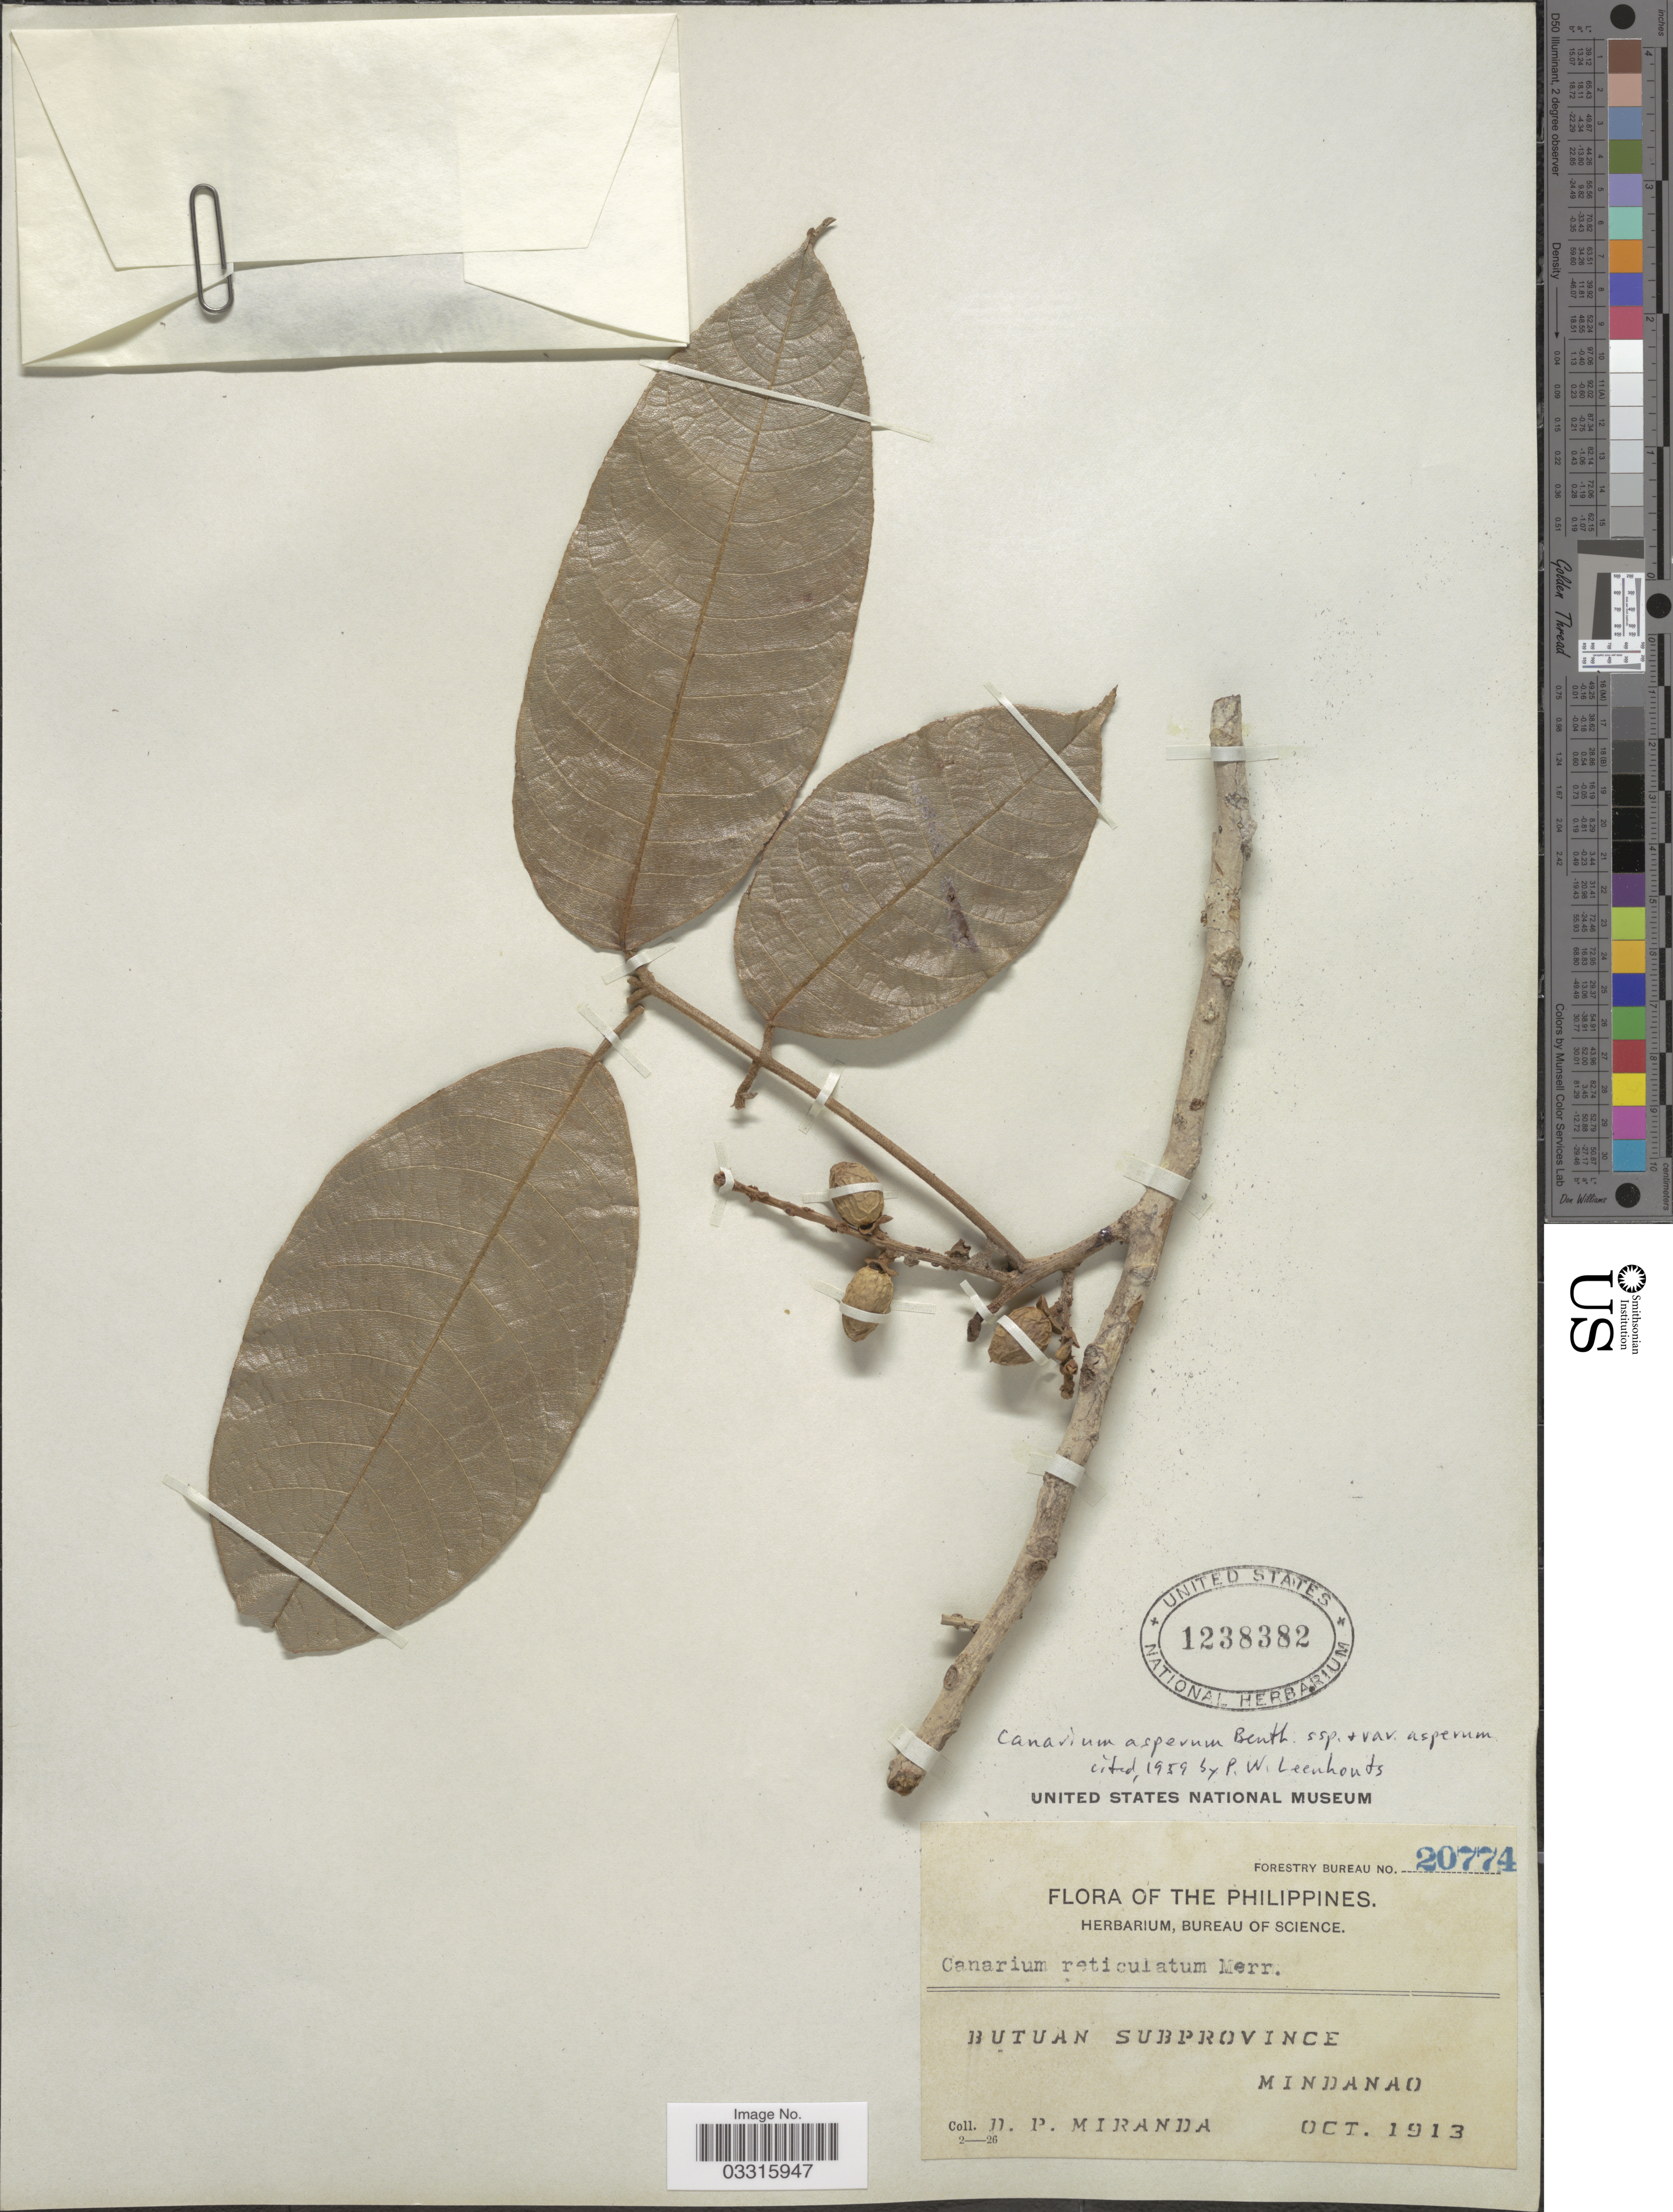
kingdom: Plantae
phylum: Tracheophyta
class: Magnoliopsida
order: Sapindales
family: Burseraceae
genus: Canarium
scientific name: Canarium asperum subsp. asperum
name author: Benth.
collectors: D. P. Miranda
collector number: Forestry Bureau 20774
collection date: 1913-10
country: Philippines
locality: Butuan Subprovince, Mindanao.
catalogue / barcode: US 1238382